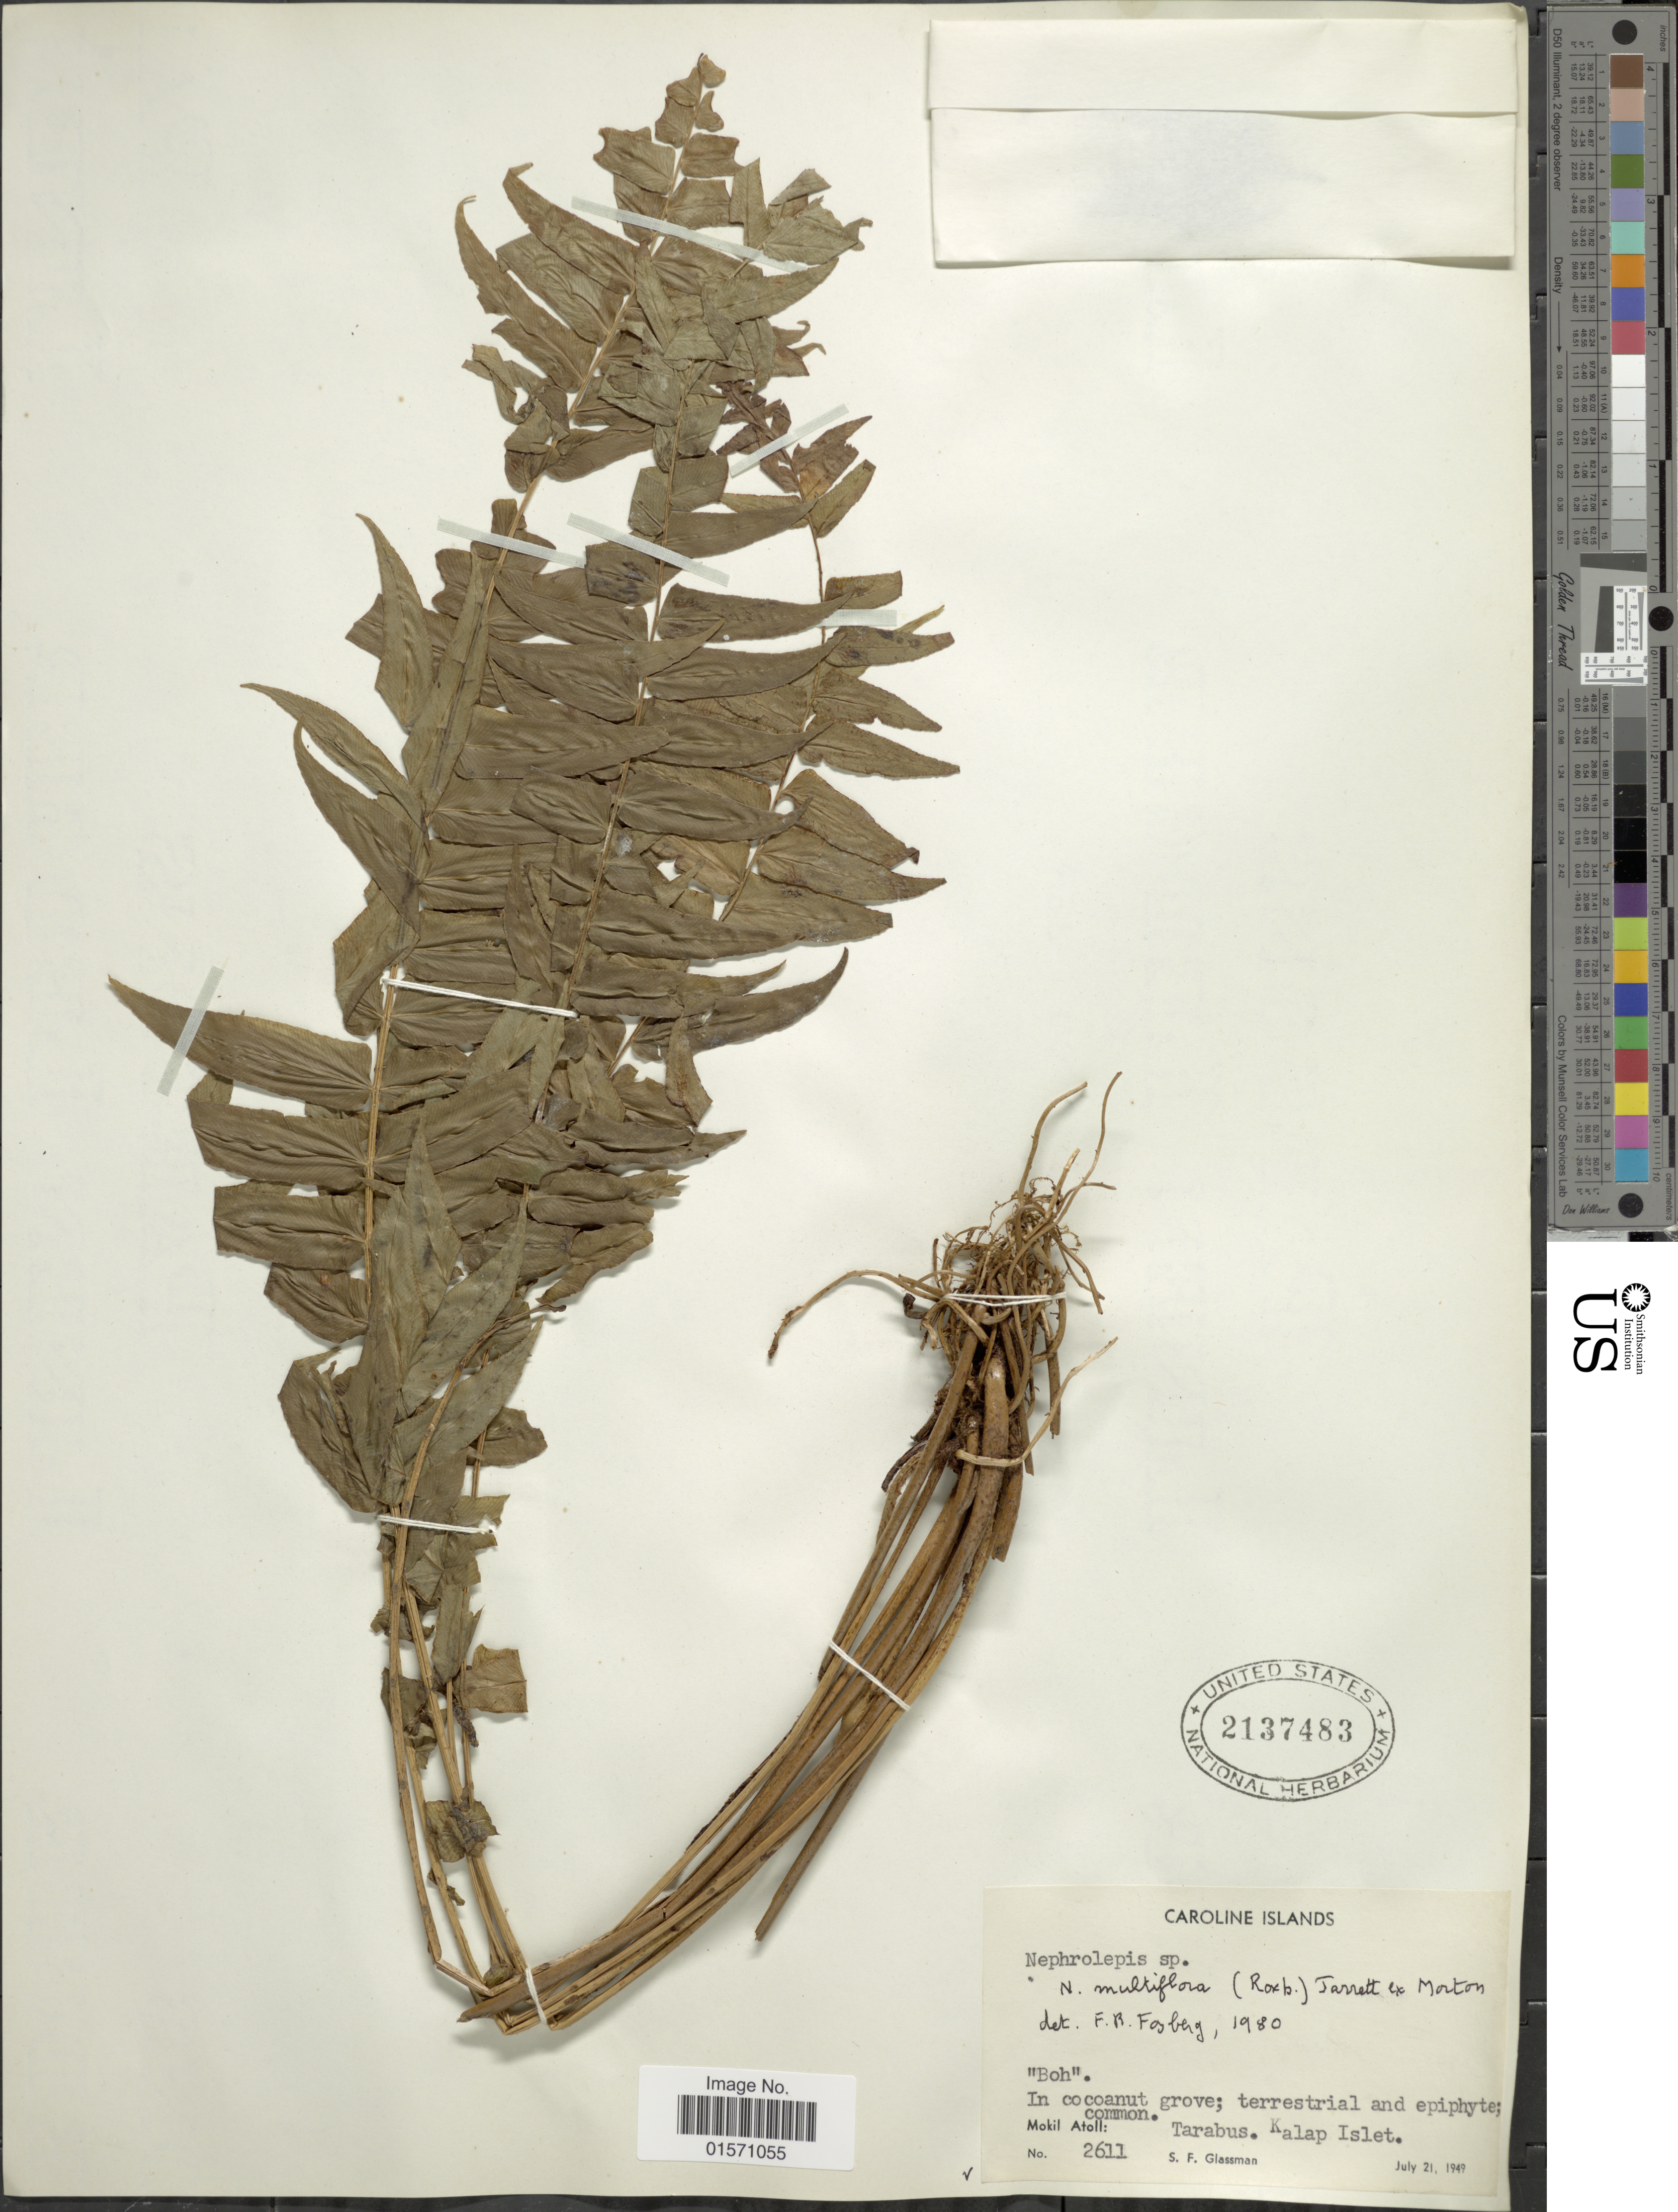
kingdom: Plantae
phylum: Tracheophyta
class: Polypodiopsida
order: Polypodiales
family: Nephrolepidaceae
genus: Nephrolepis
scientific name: Nephrolepis multiflora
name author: (Roxb.) F.M. Jarrett ex C.V. Morton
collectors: S. F. Glassman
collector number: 2611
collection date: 1949-07-21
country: Micronesia, Federated States of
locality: Caroline Islands. Mokil Atoll: Tarabus. Kalap Islet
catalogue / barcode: US 2137483